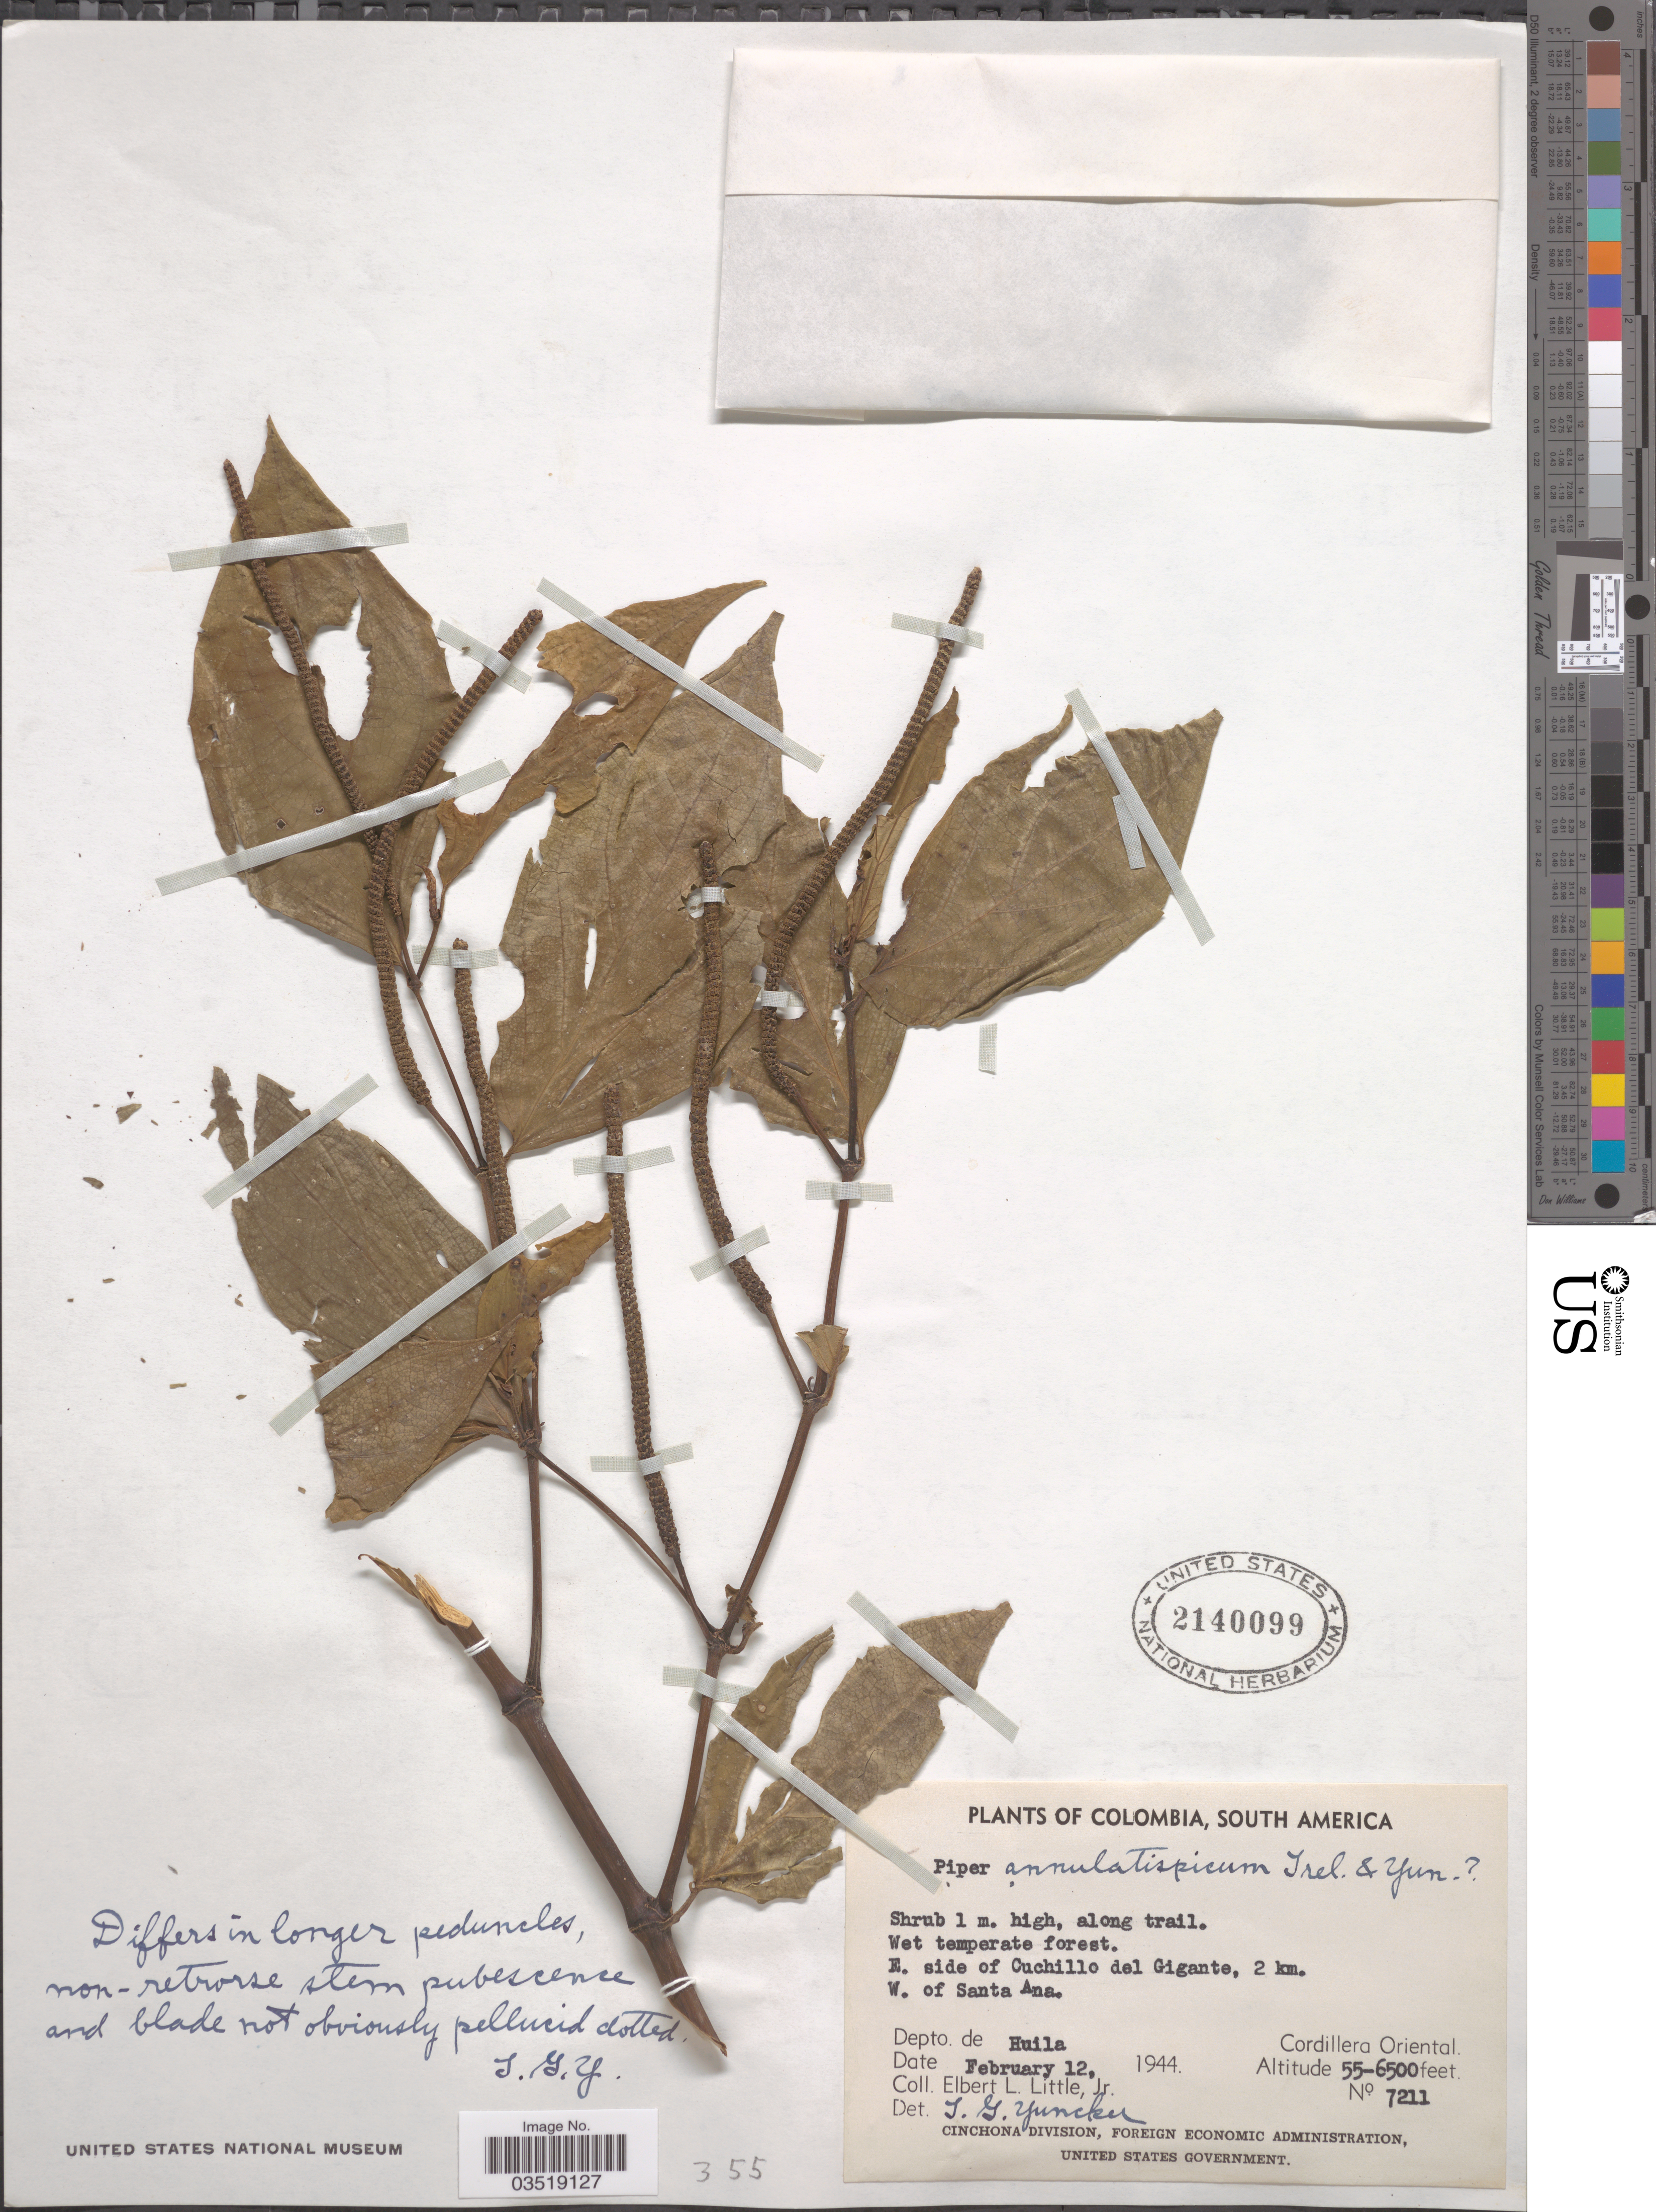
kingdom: Plantae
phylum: Tracheophyta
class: Magnoliopsida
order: Piperales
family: Piperaceae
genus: Piper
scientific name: Piper annulatispicum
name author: Trel. & Yunck.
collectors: E. L. Little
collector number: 7211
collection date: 1944-02-12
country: Colombia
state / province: Huila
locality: E. side of Cuchillo del Gigante, 2 km. W. of Santa Ana. Depto. de Huila. Cordillera Oriental.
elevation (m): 1676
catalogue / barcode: US 2140099